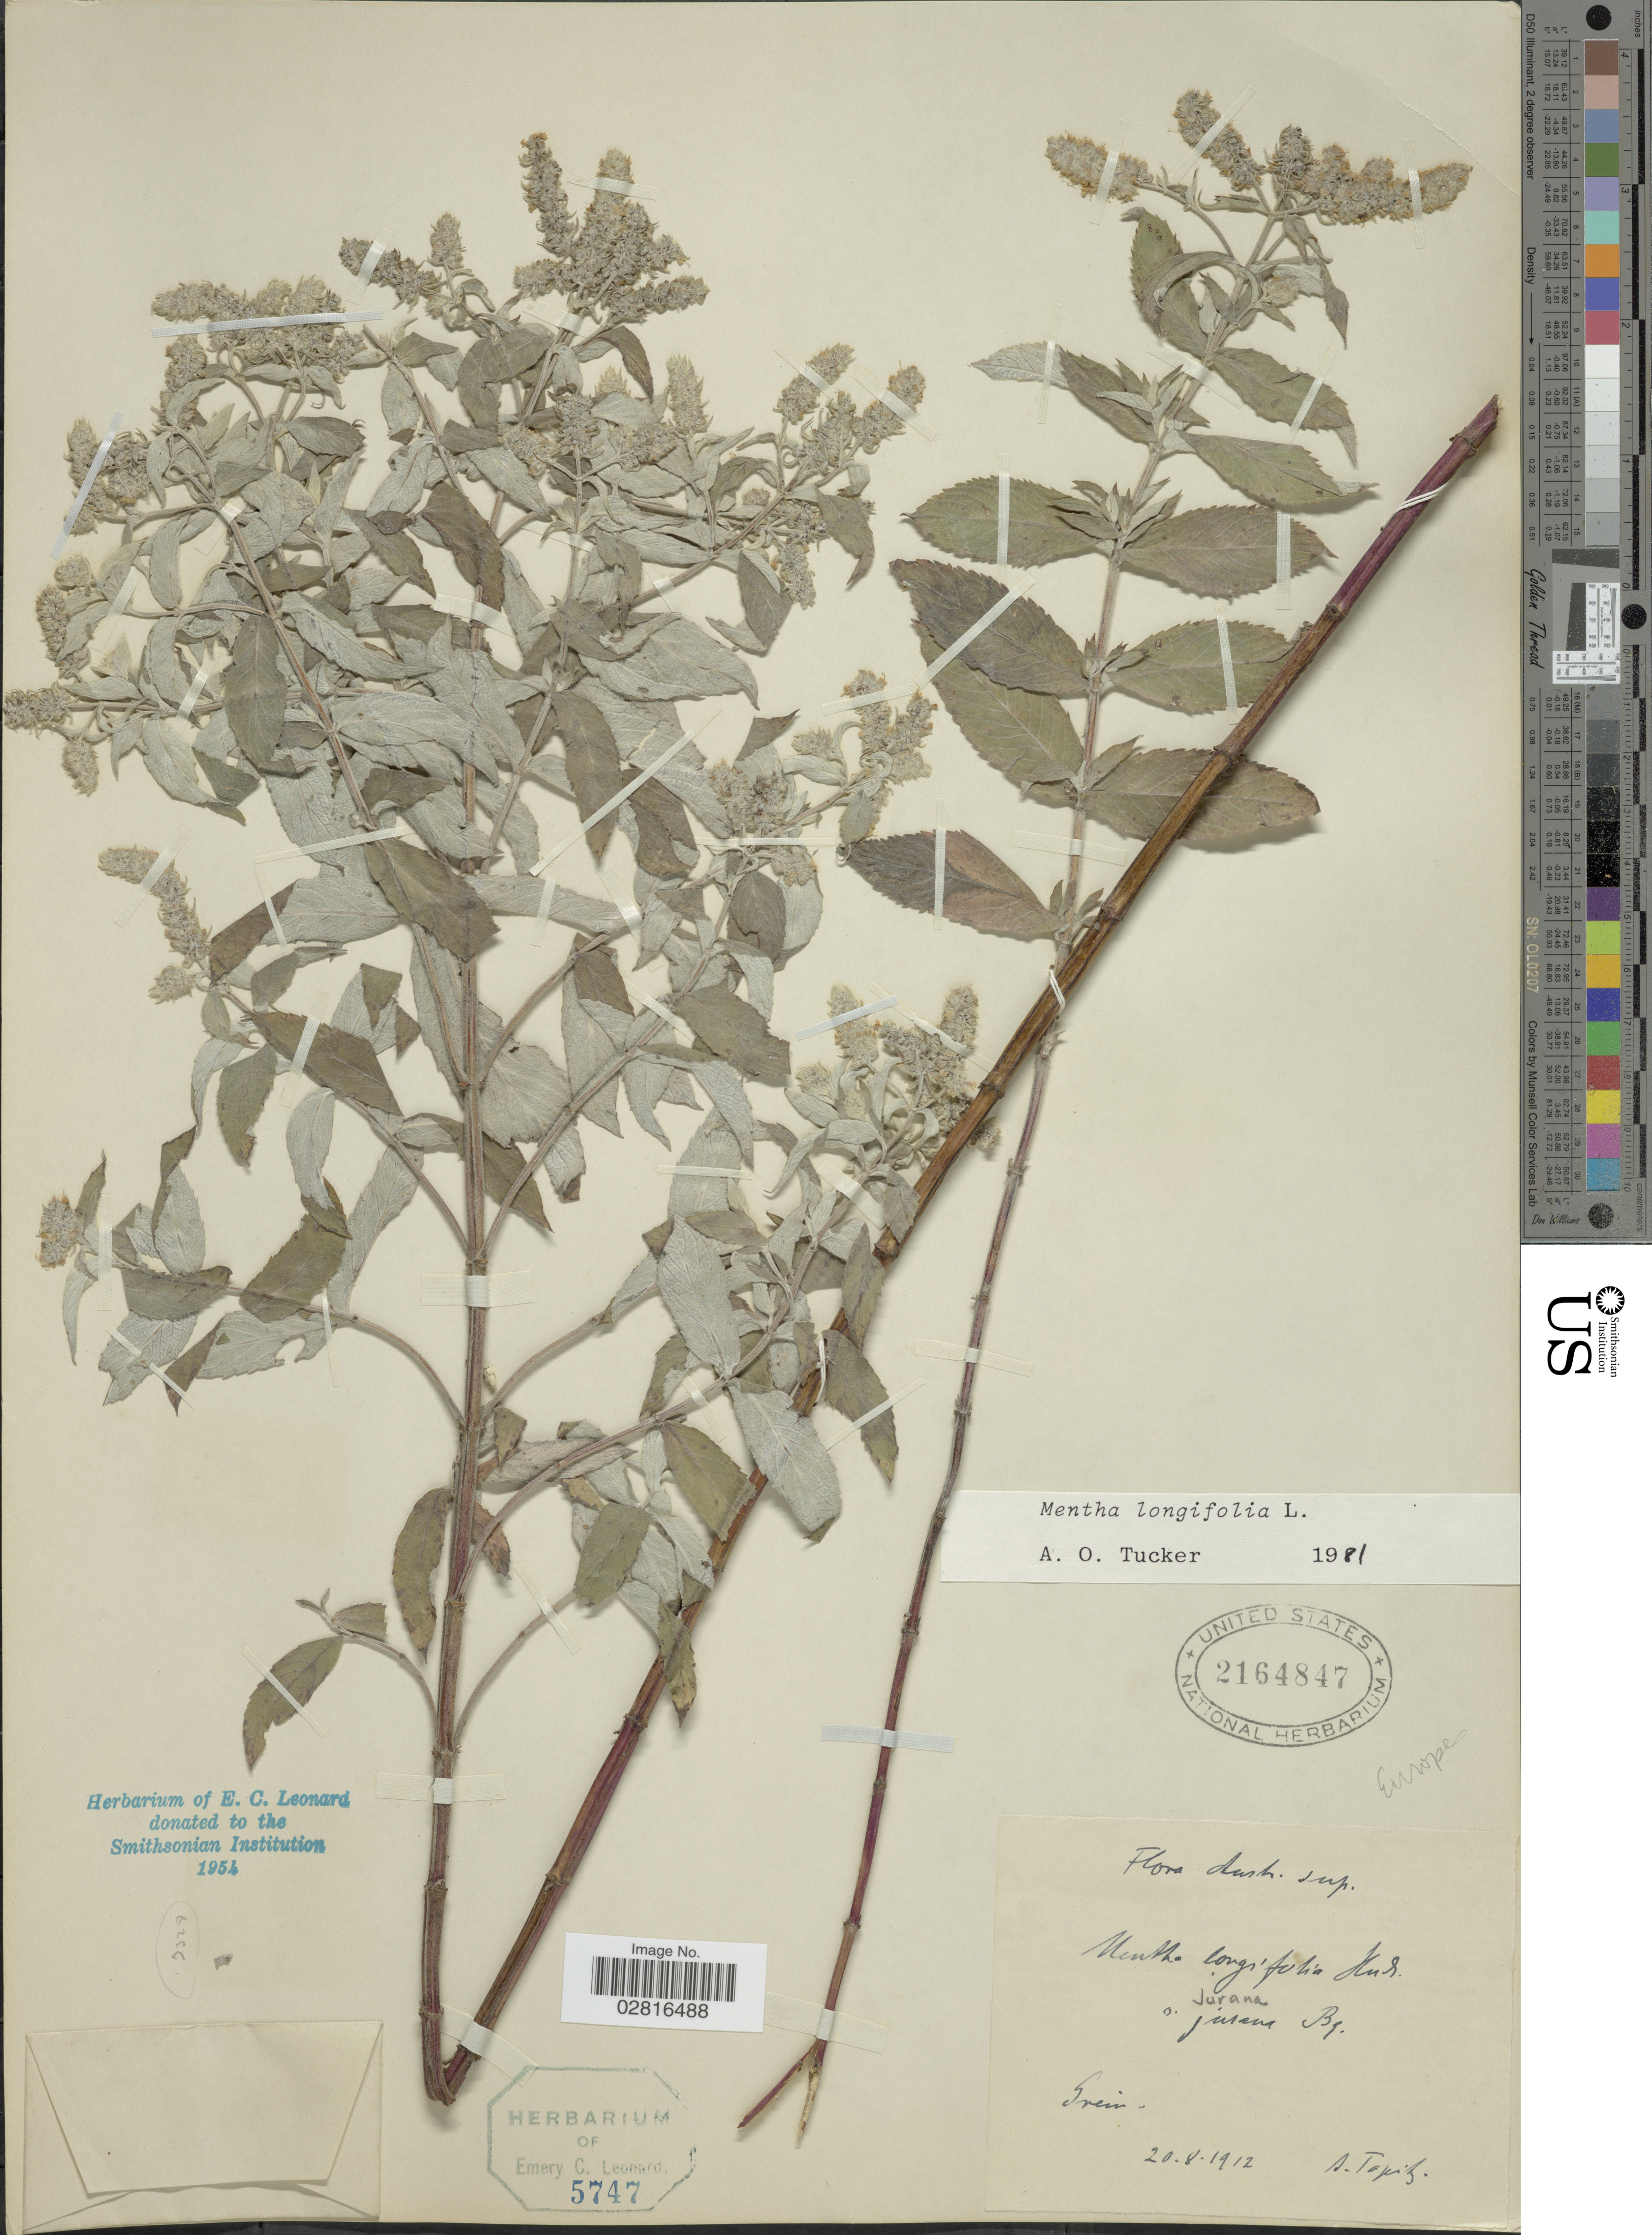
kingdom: Plantae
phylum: Tracheophyta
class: Magnoliopsida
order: Lamiales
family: Lamiaceae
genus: Mentha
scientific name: Mentha longifolia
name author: (L.) L.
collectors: A. Topitz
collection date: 1912-08-20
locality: Europe. Austr. sup. Greir [interpreted]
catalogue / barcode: US 2164847